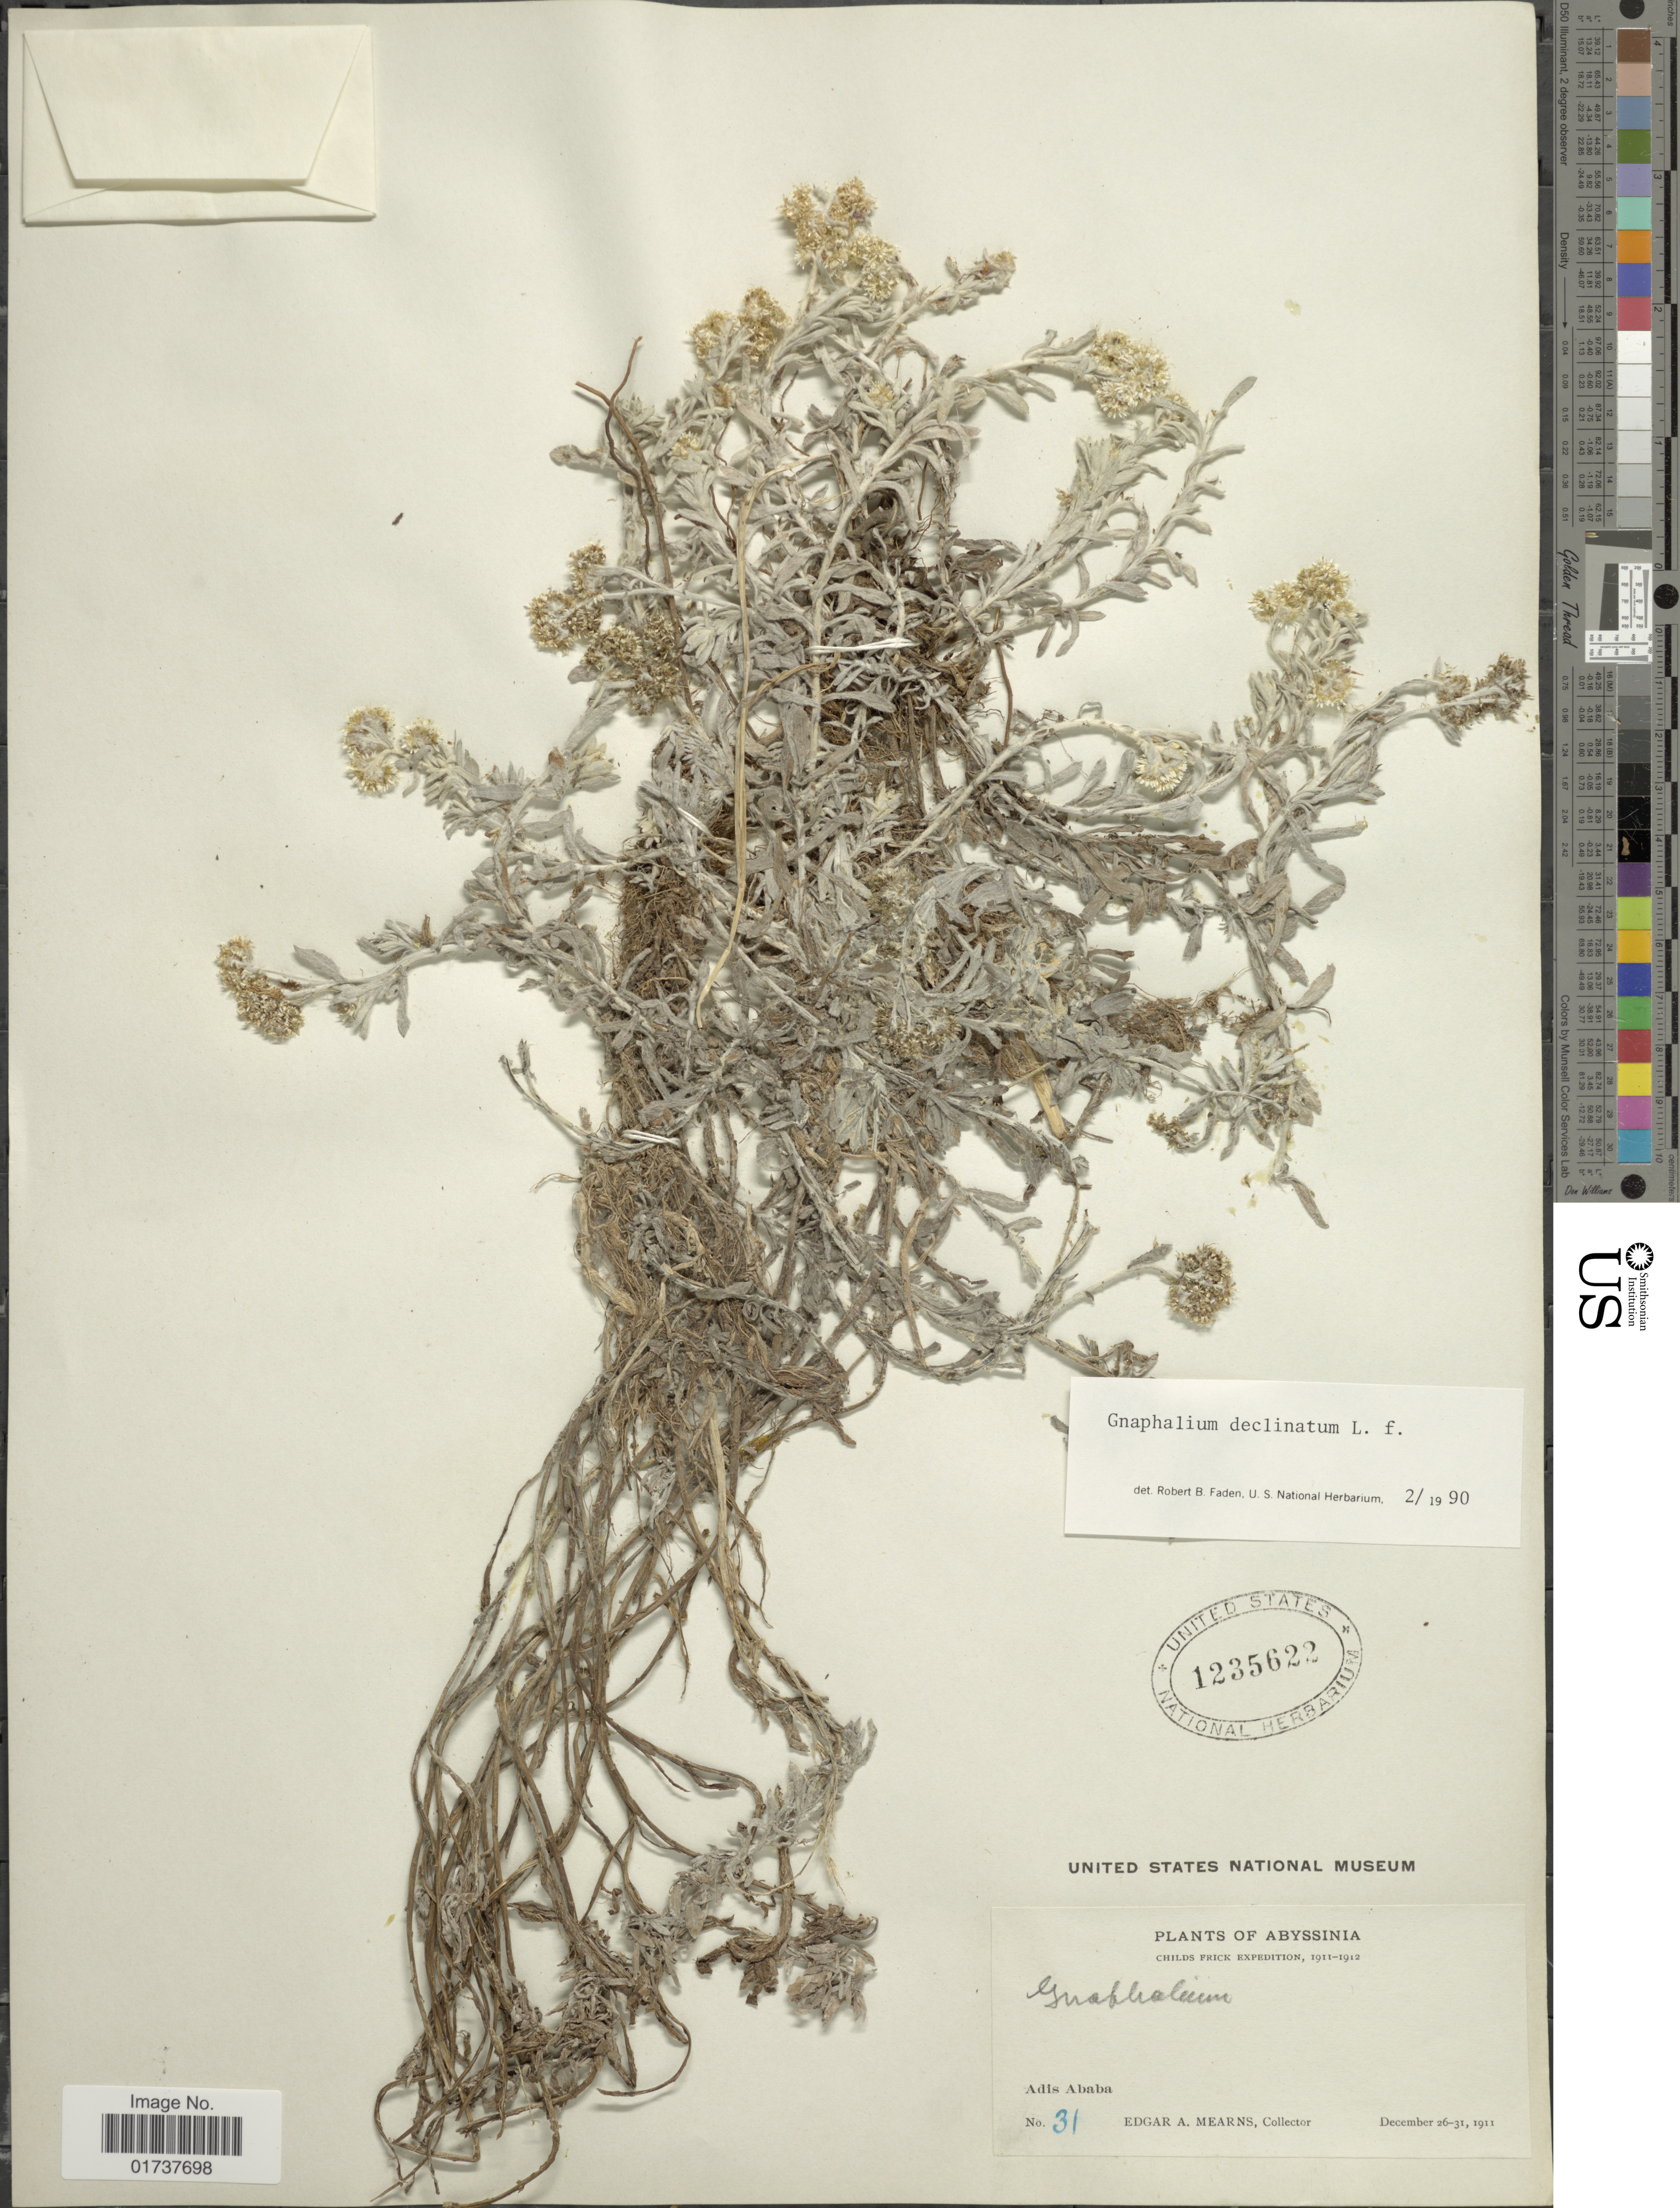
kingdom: Plantae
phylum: Tracheophyta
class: Magnoliopsida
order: Asterales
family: Asteraceae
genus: Gnaphalium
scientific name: Gnaphalium declinatum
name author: L. f.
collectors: E. A. Mearns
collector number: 31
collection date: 1911-12-26/1911-12-31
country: Eritrea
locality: Abyssinia, Adis Ababa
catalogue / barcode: US 1235622